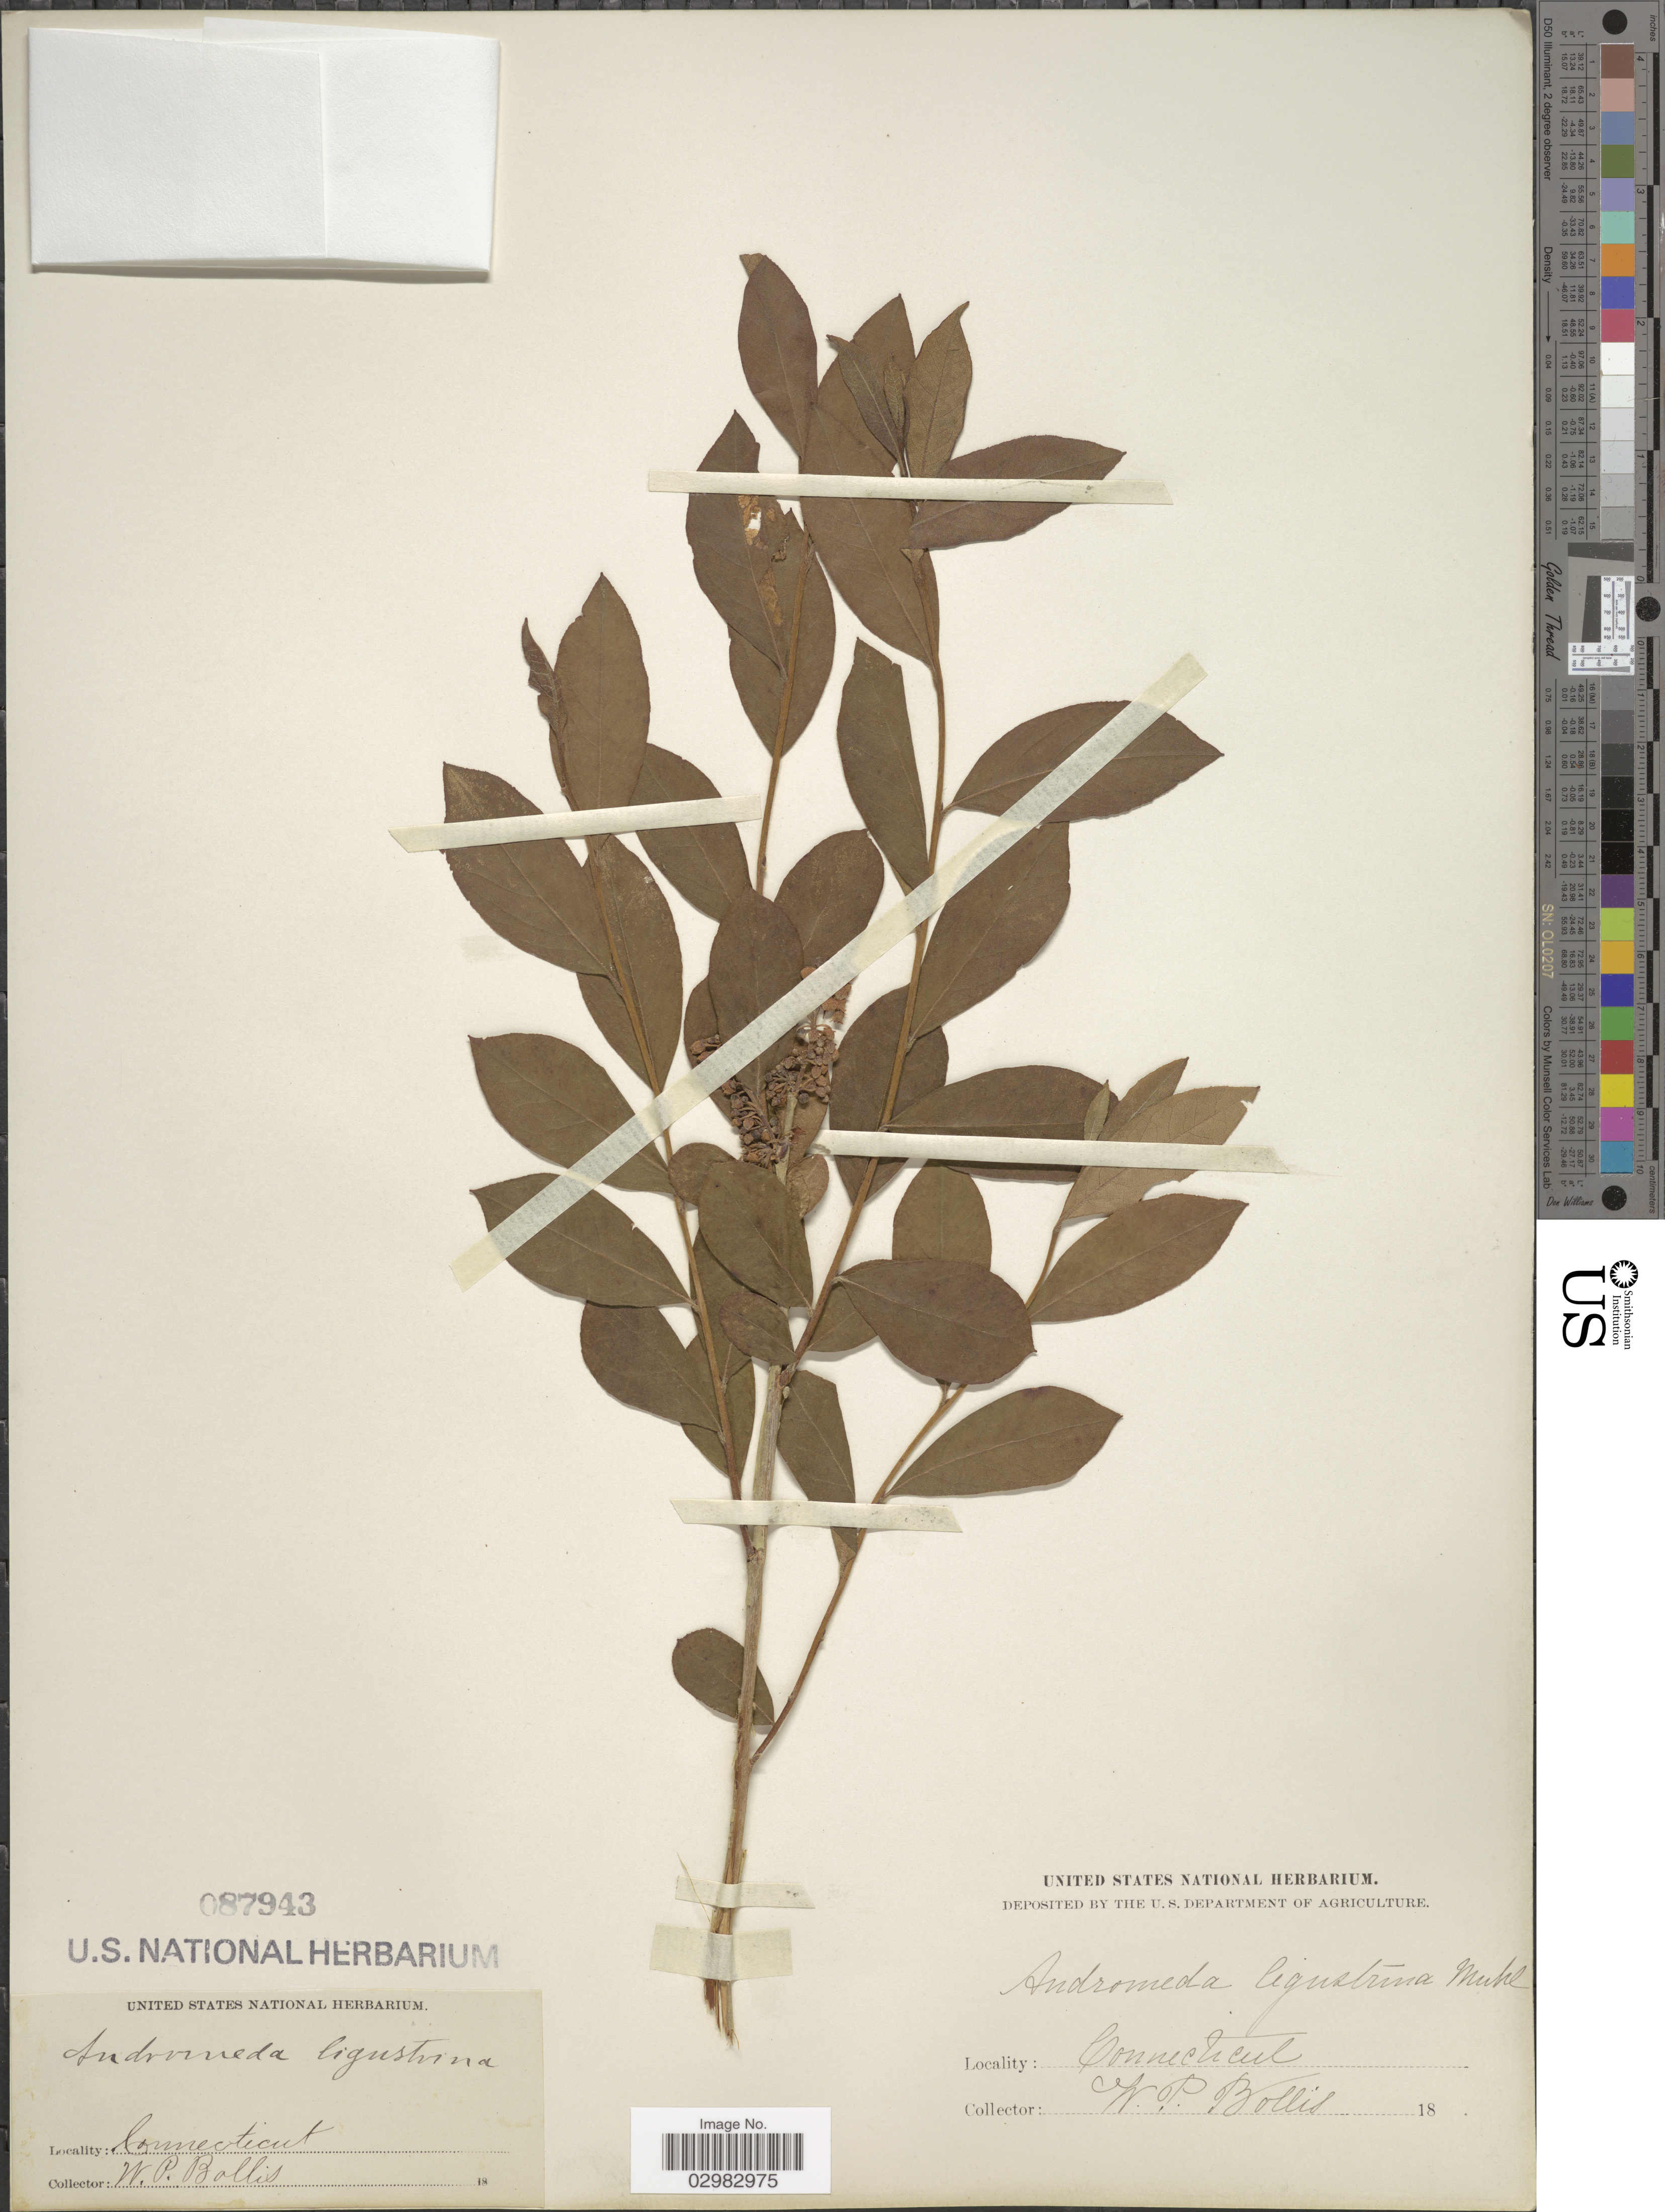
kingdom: Plantae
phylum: Tracheophyta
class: Magnoliopsida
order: Ericales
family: Ericaceae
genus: Lyonia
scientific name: Lyonia ligustrina var. ligustrina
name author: (L.) DC.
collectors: W. P. Bollis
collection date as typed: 18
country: United States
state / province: Connecticut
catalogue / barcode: US 87943